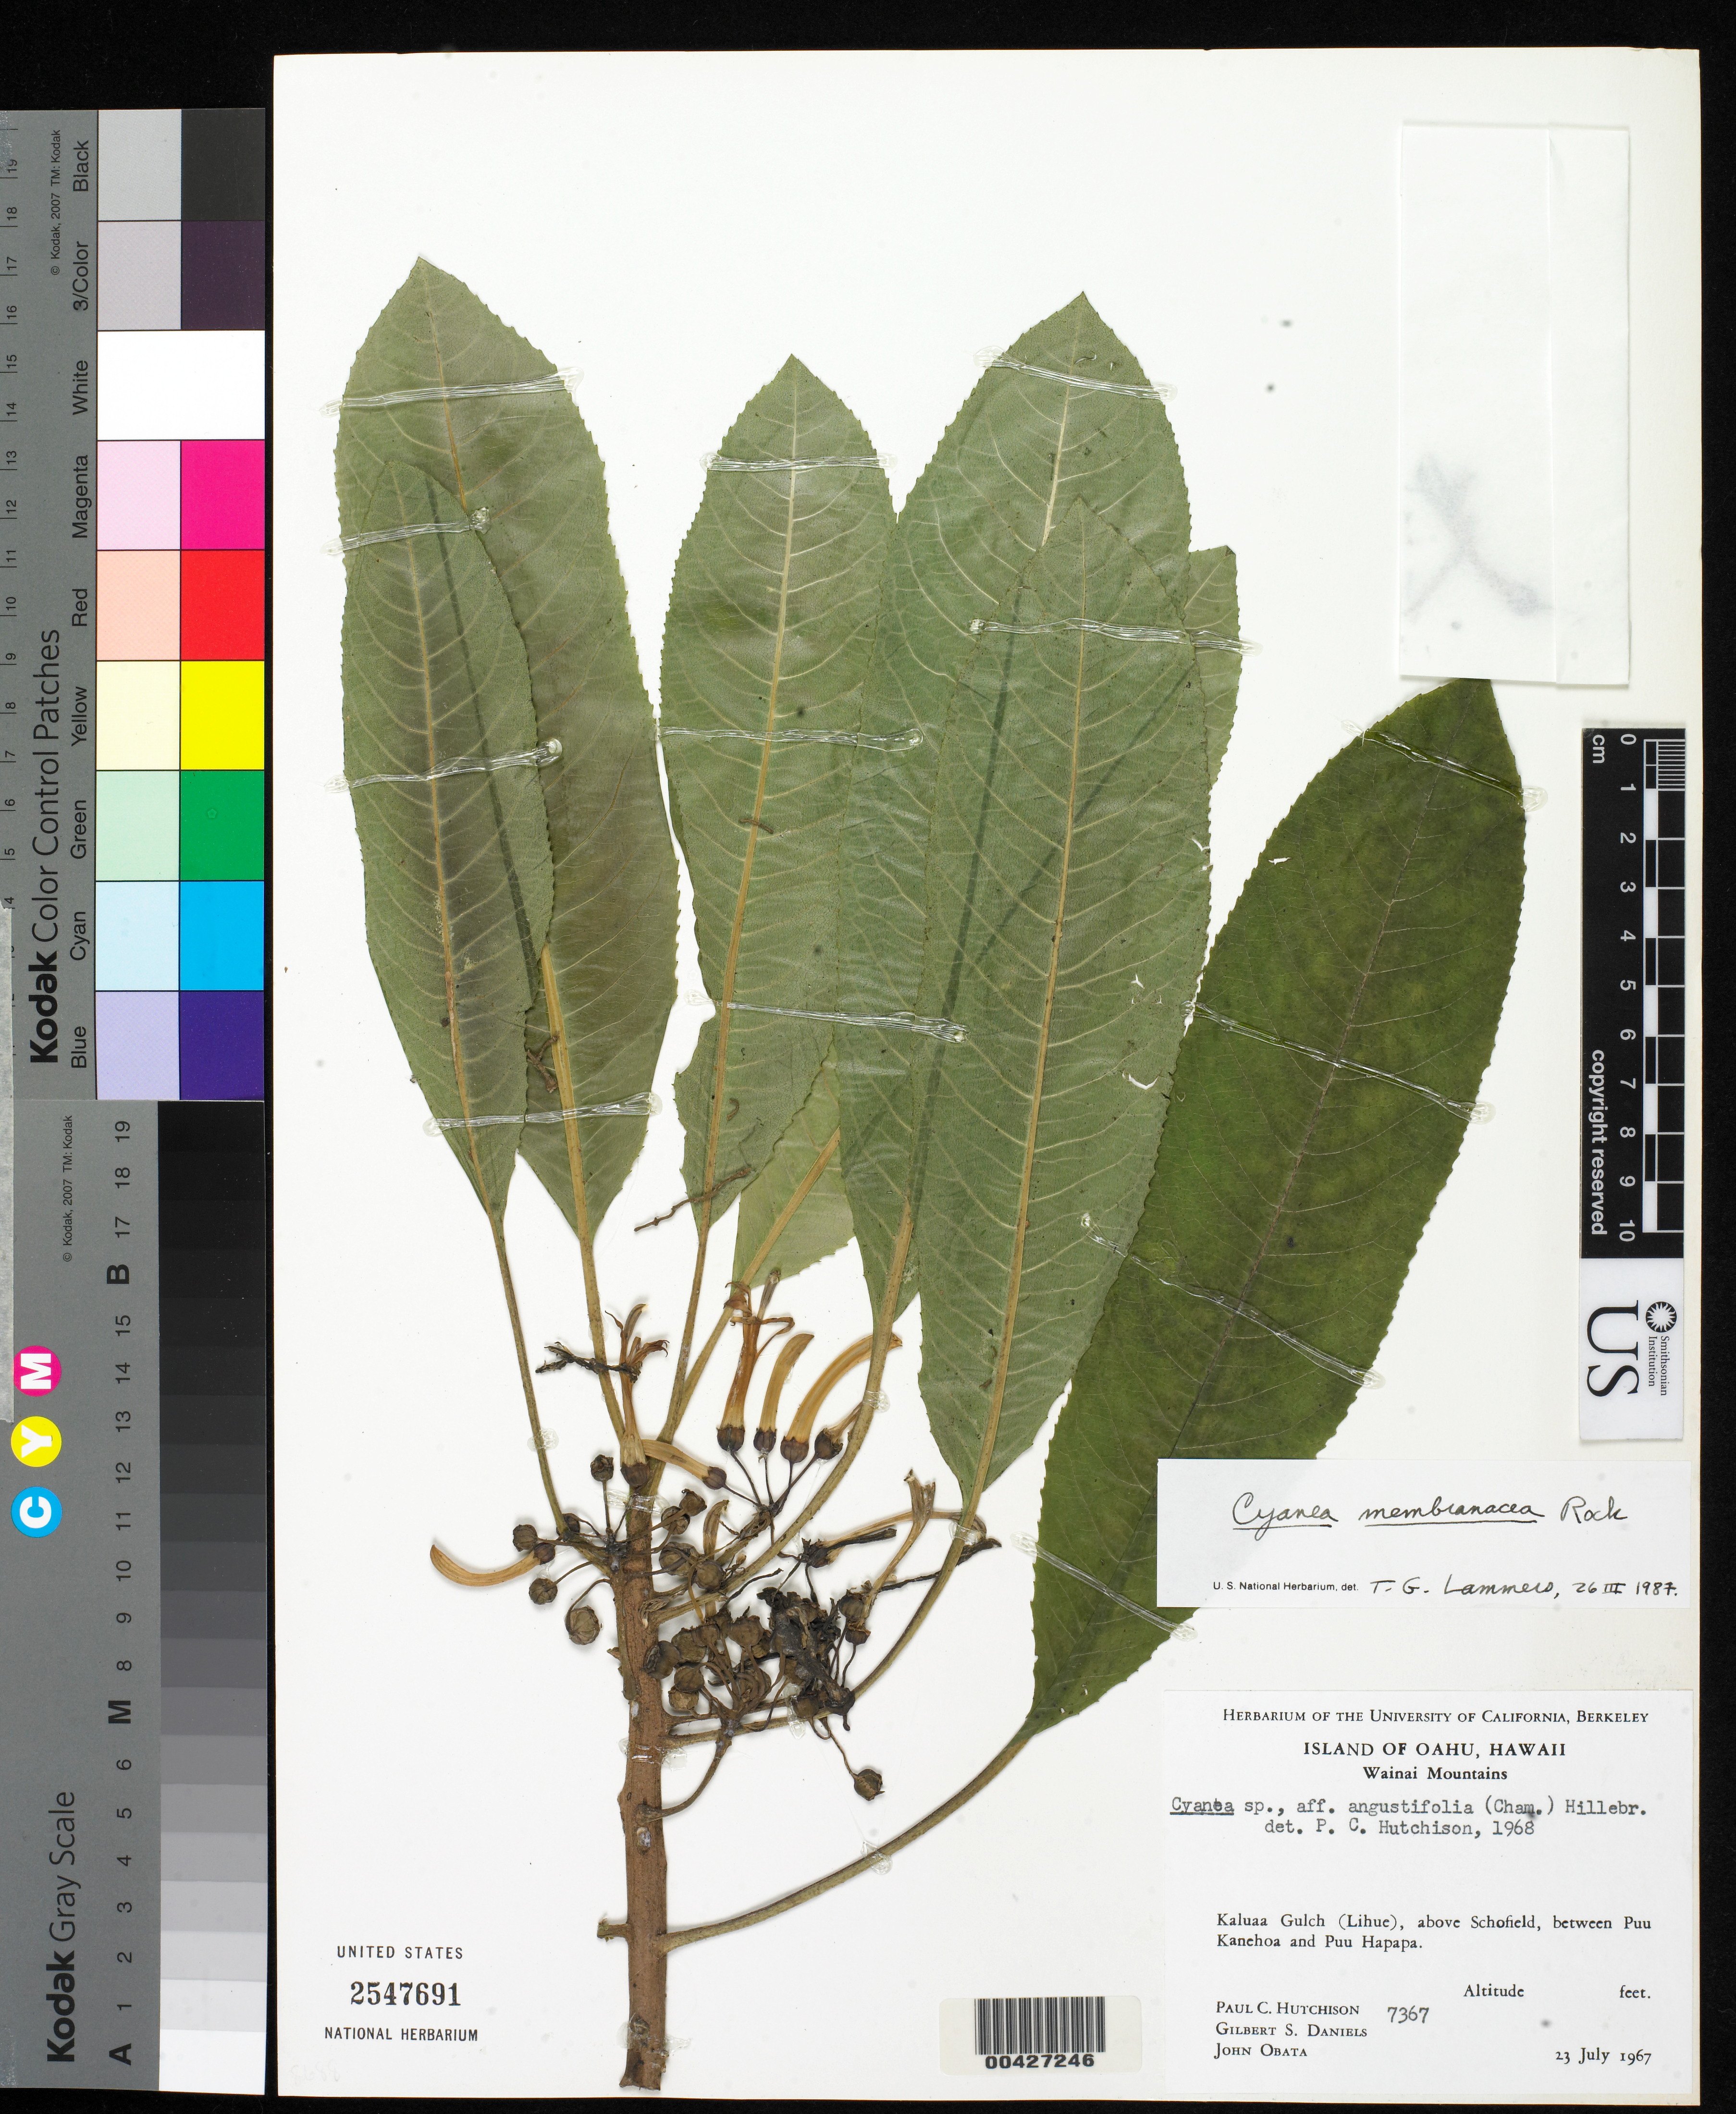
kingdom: Plantae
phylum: Tracheophyta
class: Magnoliopsida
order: Asterales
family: Campanulaceae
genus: Cyanea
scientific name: Cyanea membranacea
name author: Rock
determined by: Lammers, T. G.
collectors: P. C. Hutchison, G. S. Daniels & J. Obata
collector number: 7367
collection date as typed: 23 Jul 1967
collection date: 1967-07-23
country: United States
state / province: Hawaii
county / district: Honolulu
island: Oahu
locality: Kaluaa Gulch (Lihue), above Schofield, between Puu Kanehoa and Puu Hapapa, Wainai Mountains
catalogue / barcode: US 2547691